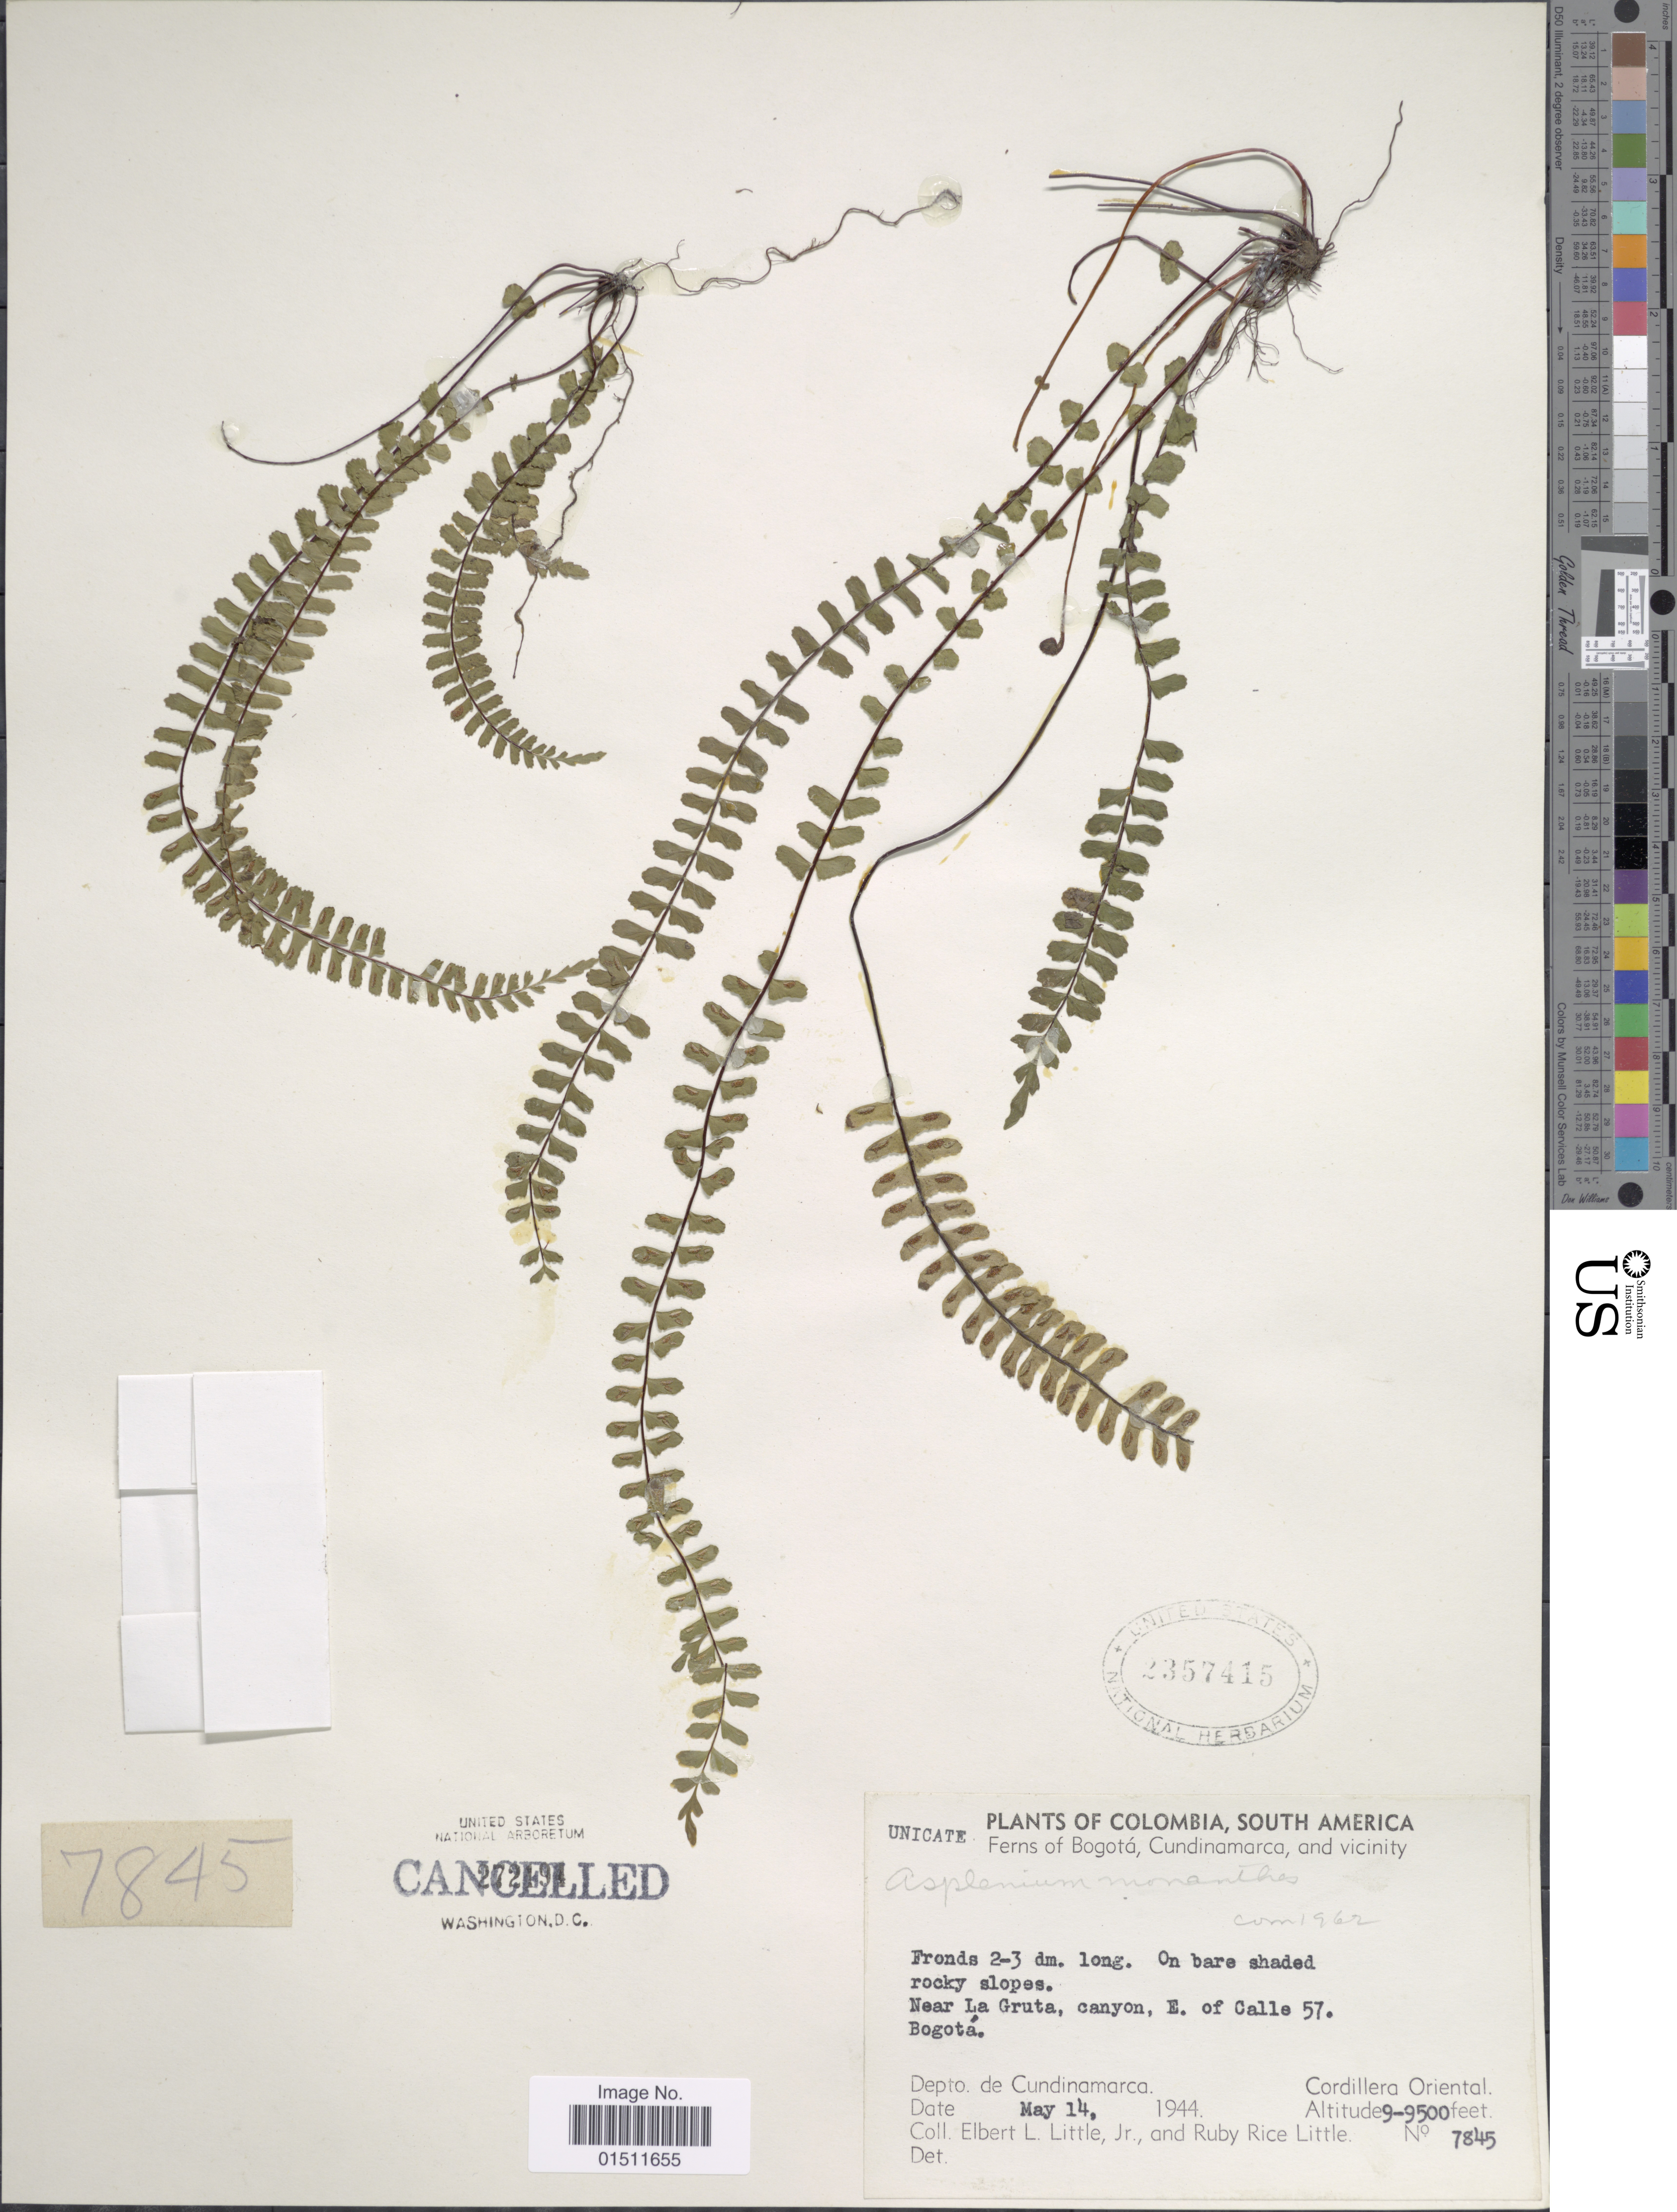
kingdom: Plantae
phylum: Tracheophyta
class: Polypodiopsida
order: Polypodiales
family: Aspleniaceae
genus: Asplenium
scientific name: Asplenium monanthes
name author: L.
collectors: E. L. Little & R. R. Little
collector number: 7845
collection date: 1944-05-14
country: Colombia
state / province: Cundinamarca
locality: Cundinamarca, and vicinity, Cordillera Oriental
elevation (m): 2743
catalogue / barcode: US 2357415